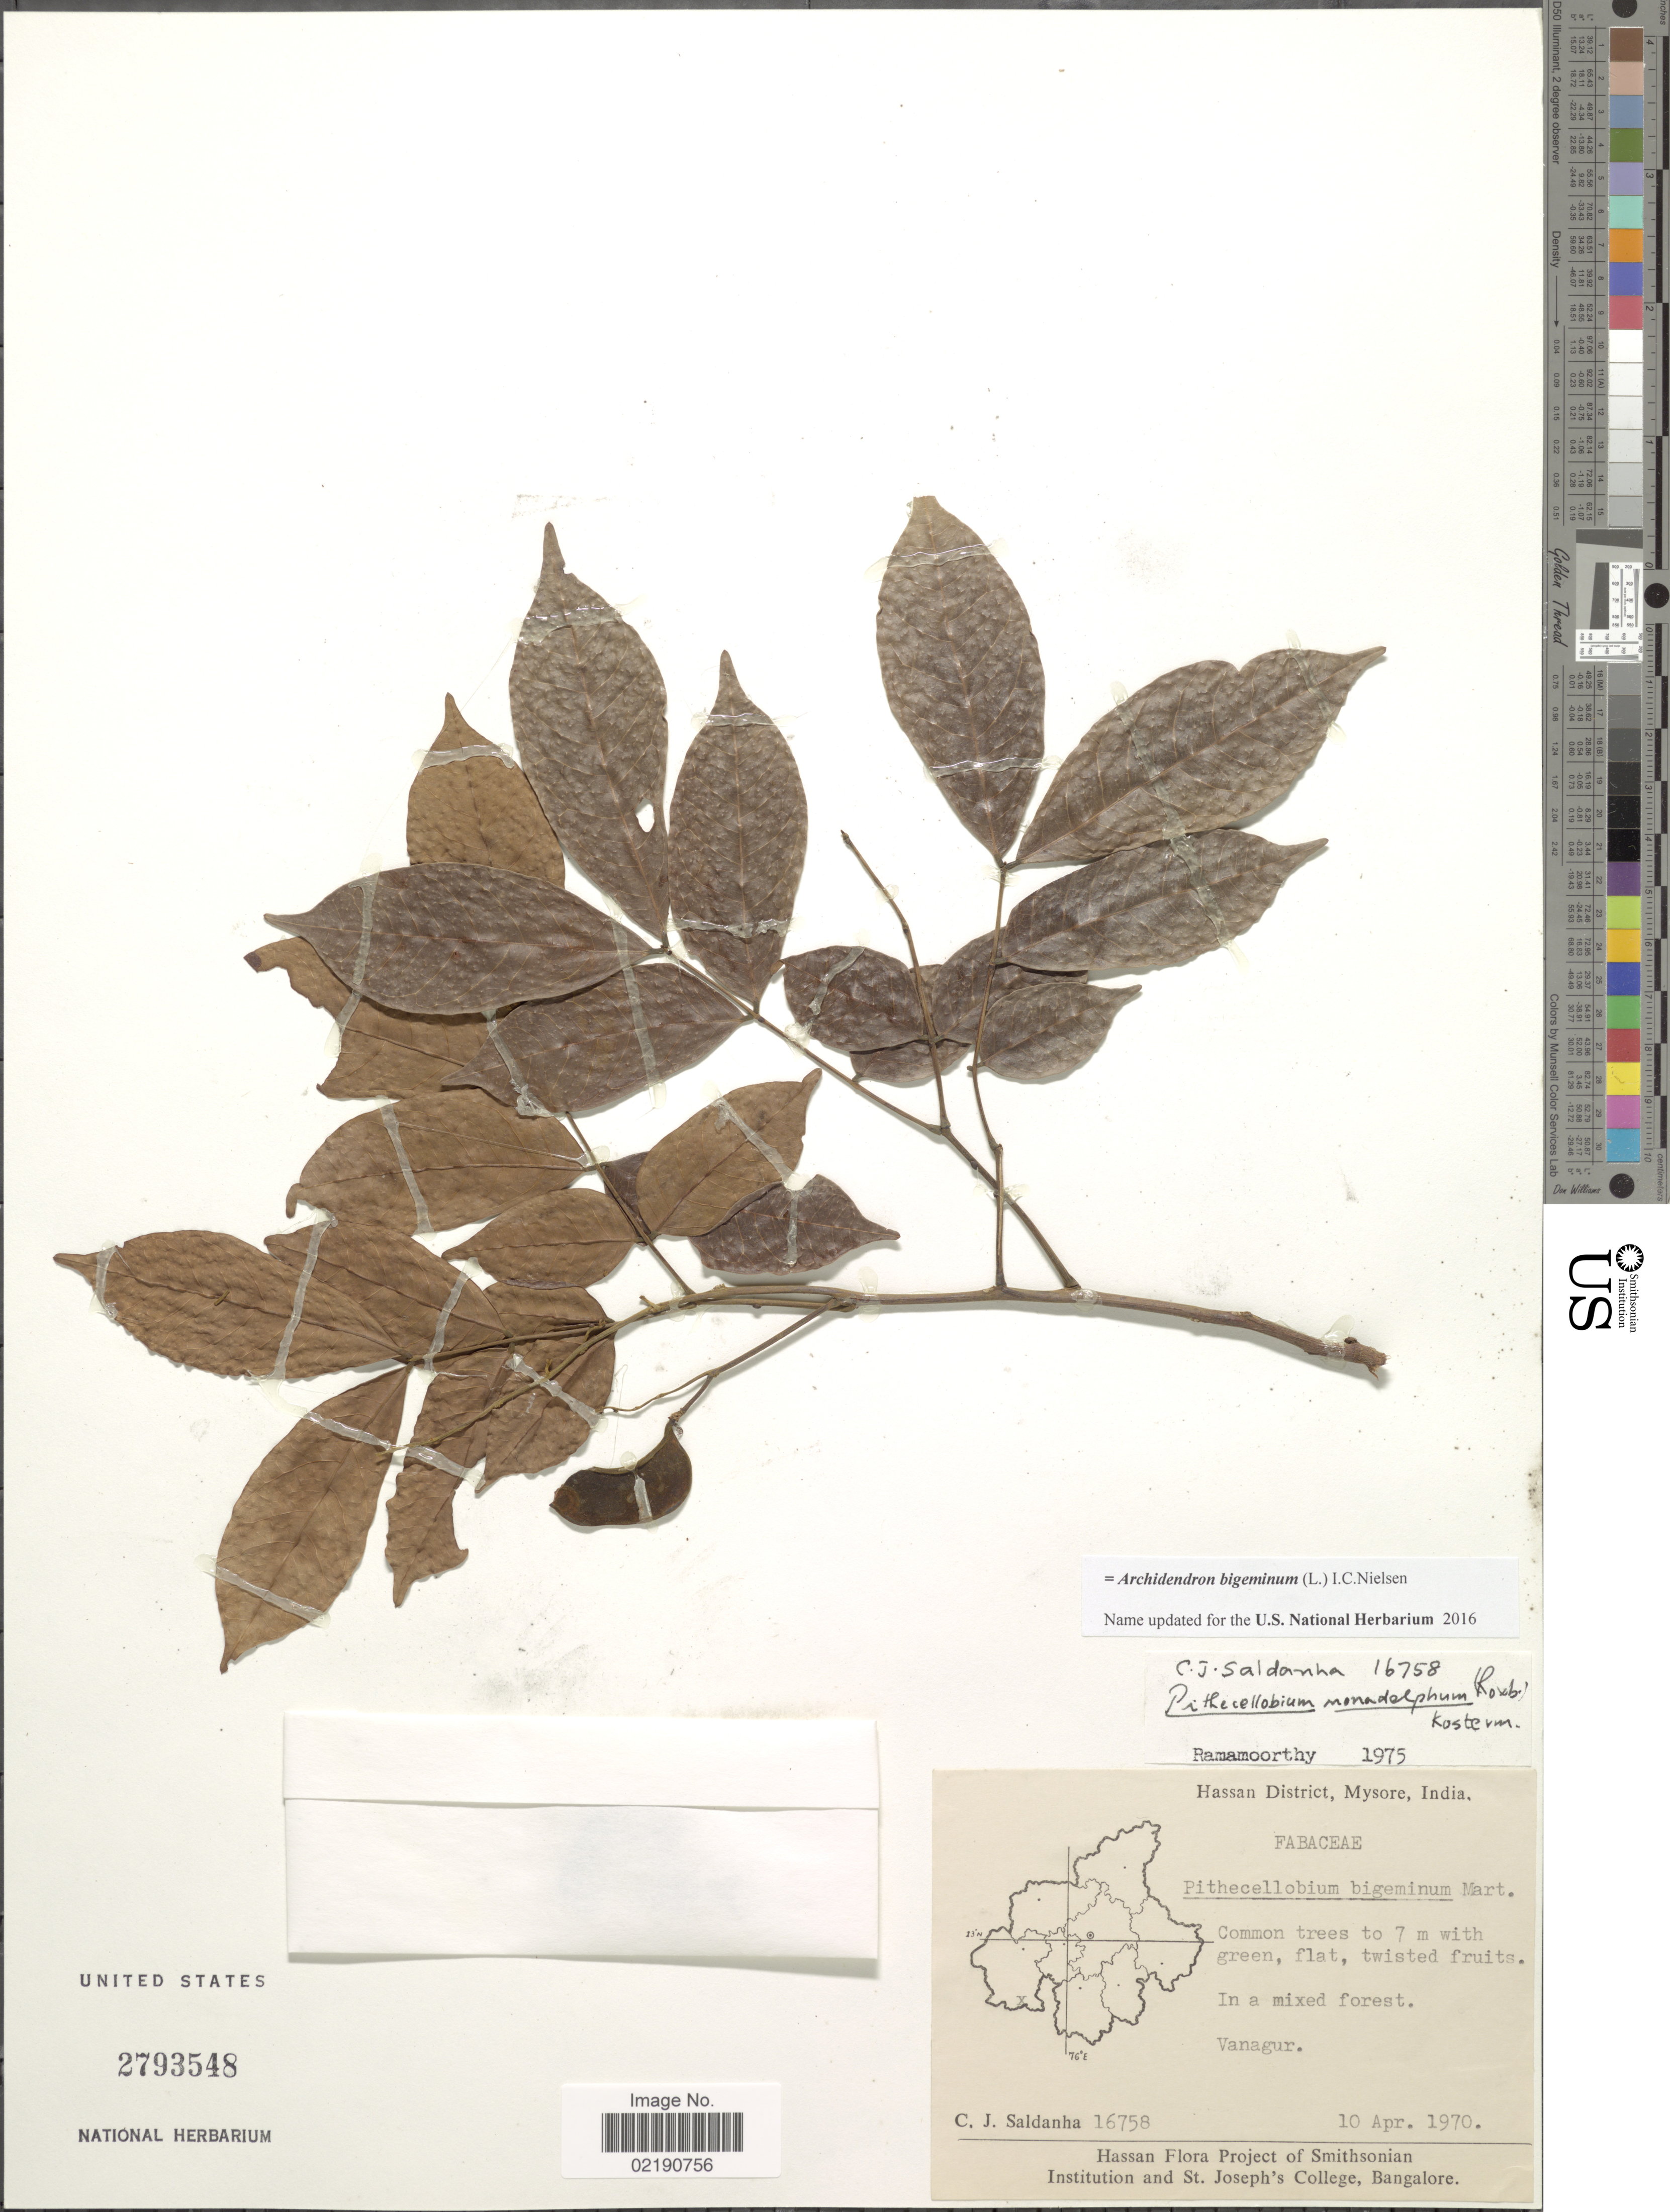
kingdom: Plantae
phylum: Tracheophyta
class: Magnoliopsida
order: Fabales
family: Fabaceae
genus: Archidendron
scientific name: Archidendron bigeminum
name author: I.C. Nielsen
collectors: C. J. Saldanha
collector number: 16758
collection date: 1970-04-10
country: India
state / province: Karnataka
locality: Hassan District, Mysore, Vanagur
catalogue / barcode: US 2793548